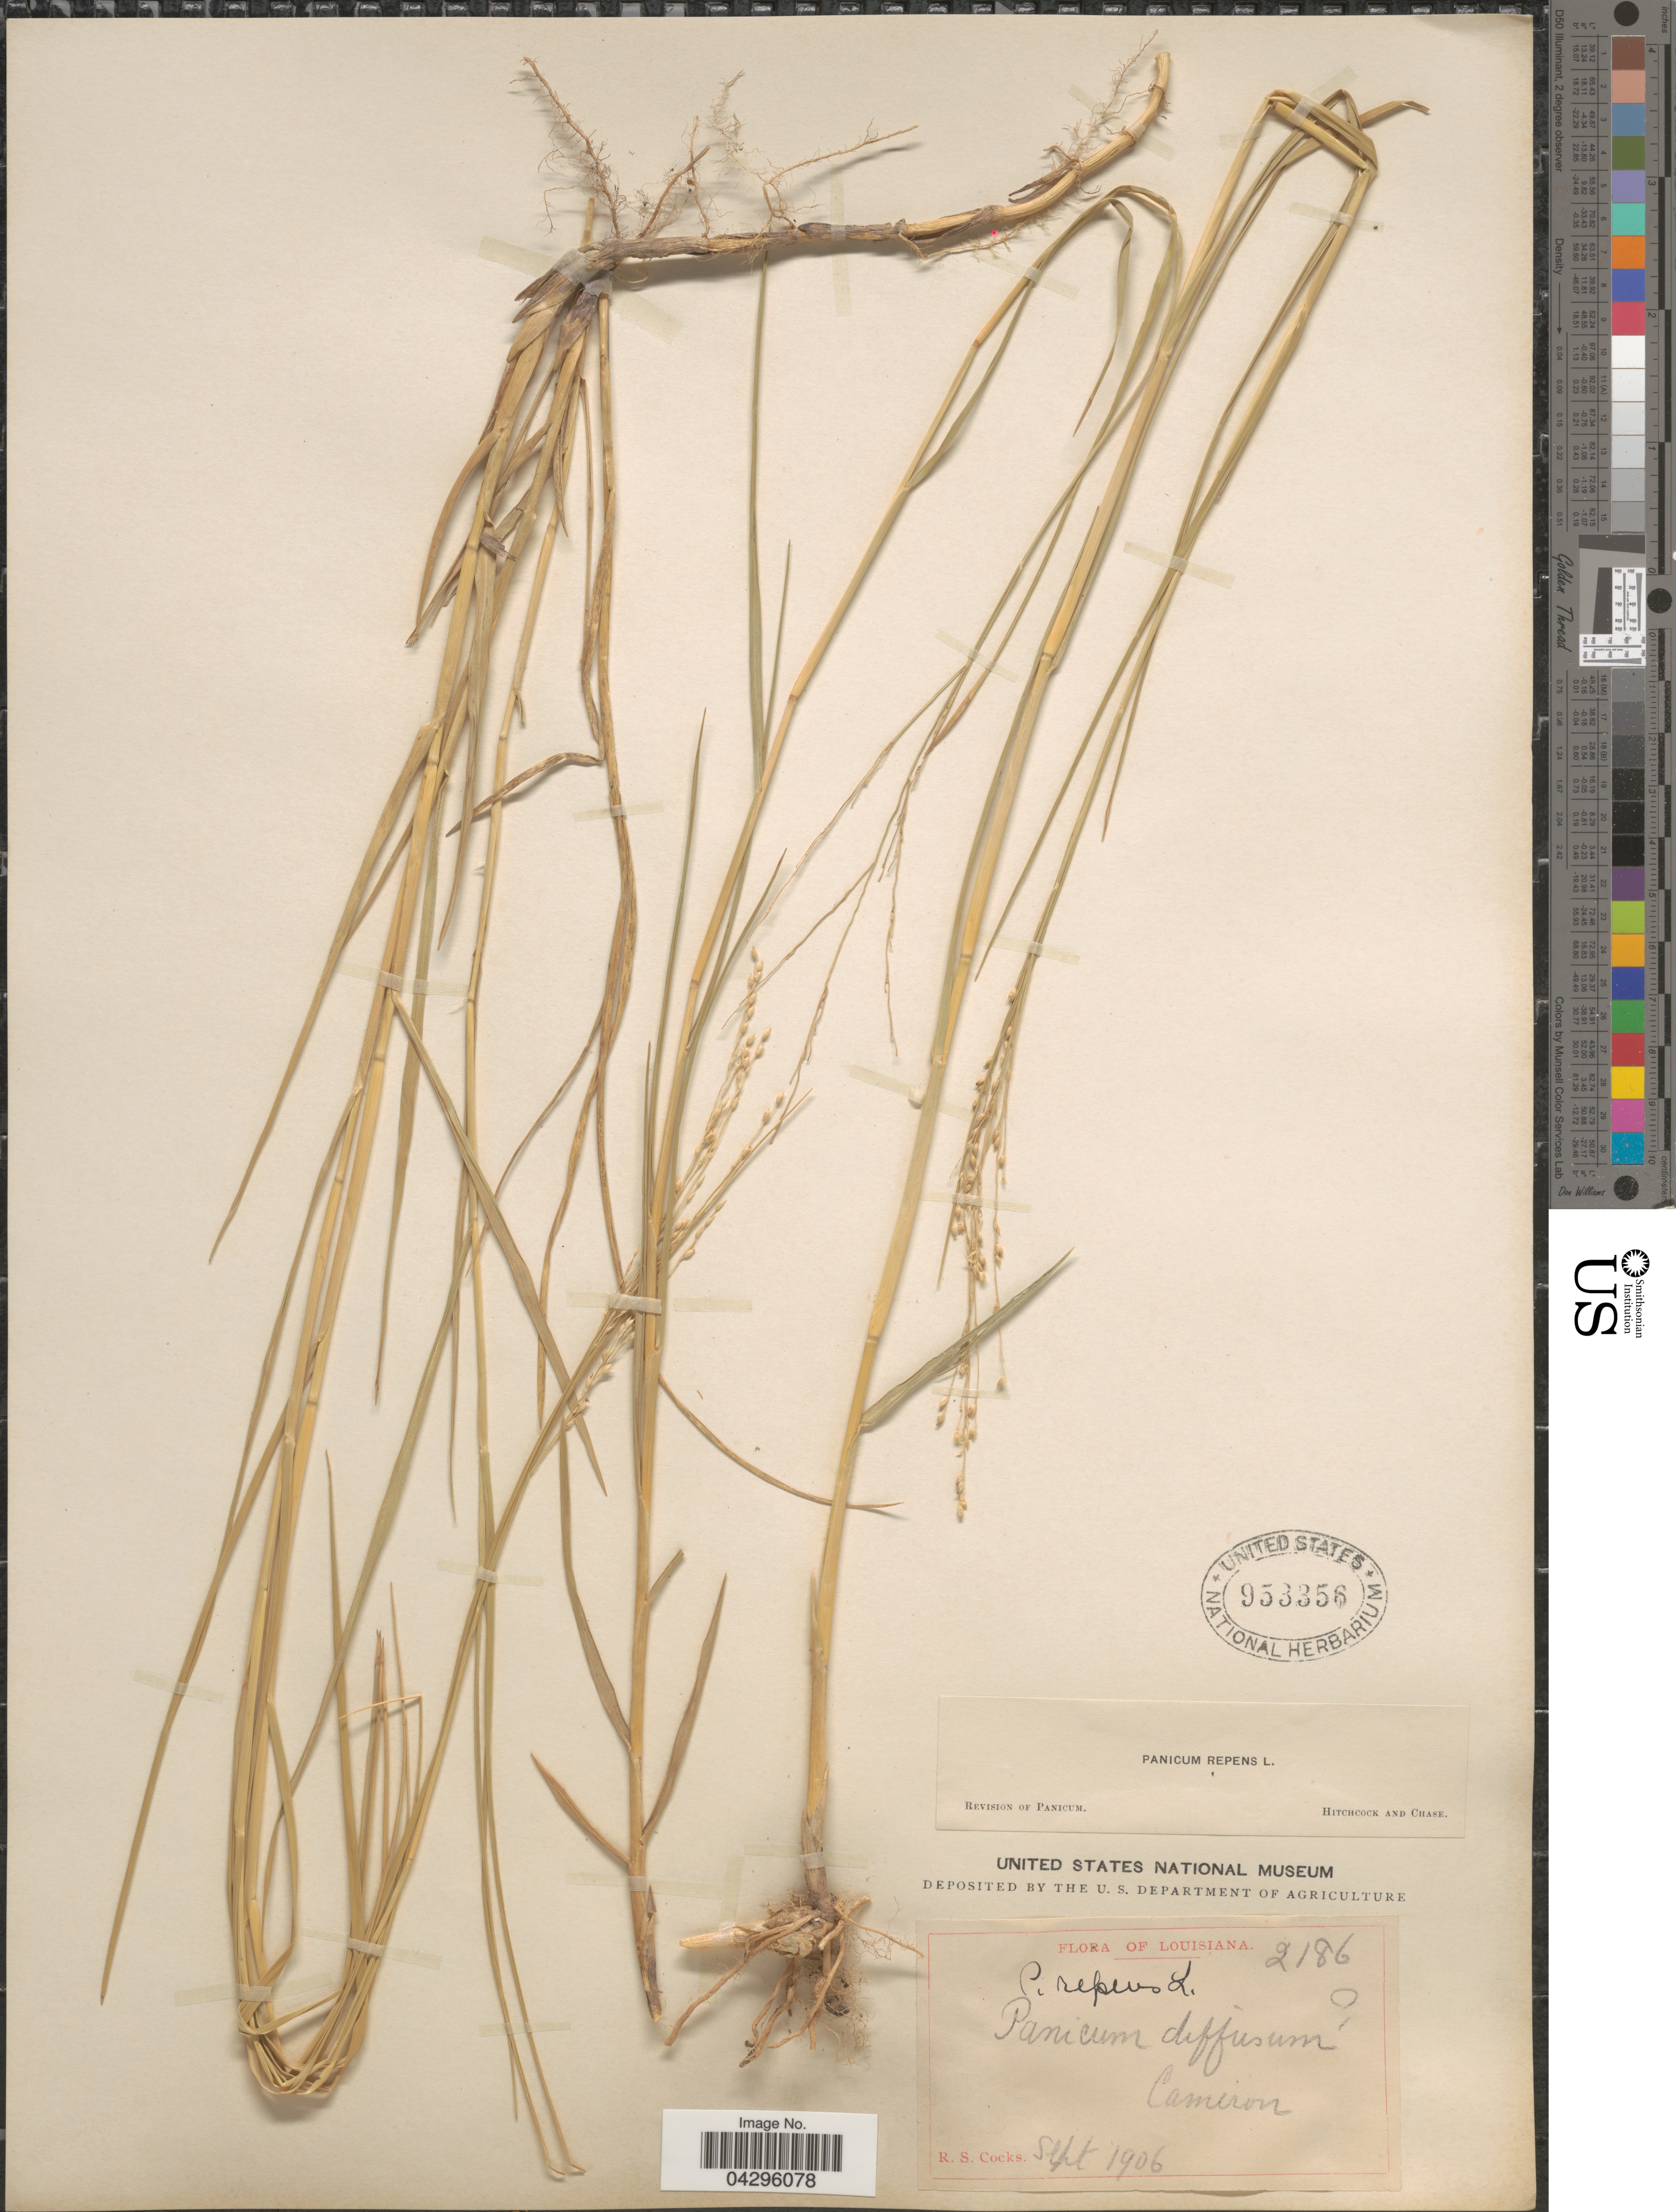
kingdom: Plantae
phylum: Tracheophyta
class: Liliopsida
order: Poales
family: Poaceae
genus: Panicum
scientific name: Panicum repens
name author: L.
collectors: R. Cocks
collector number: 2186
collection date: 1906-09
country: United States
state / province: Louisiana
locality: Cameron.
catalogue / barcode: US 953356